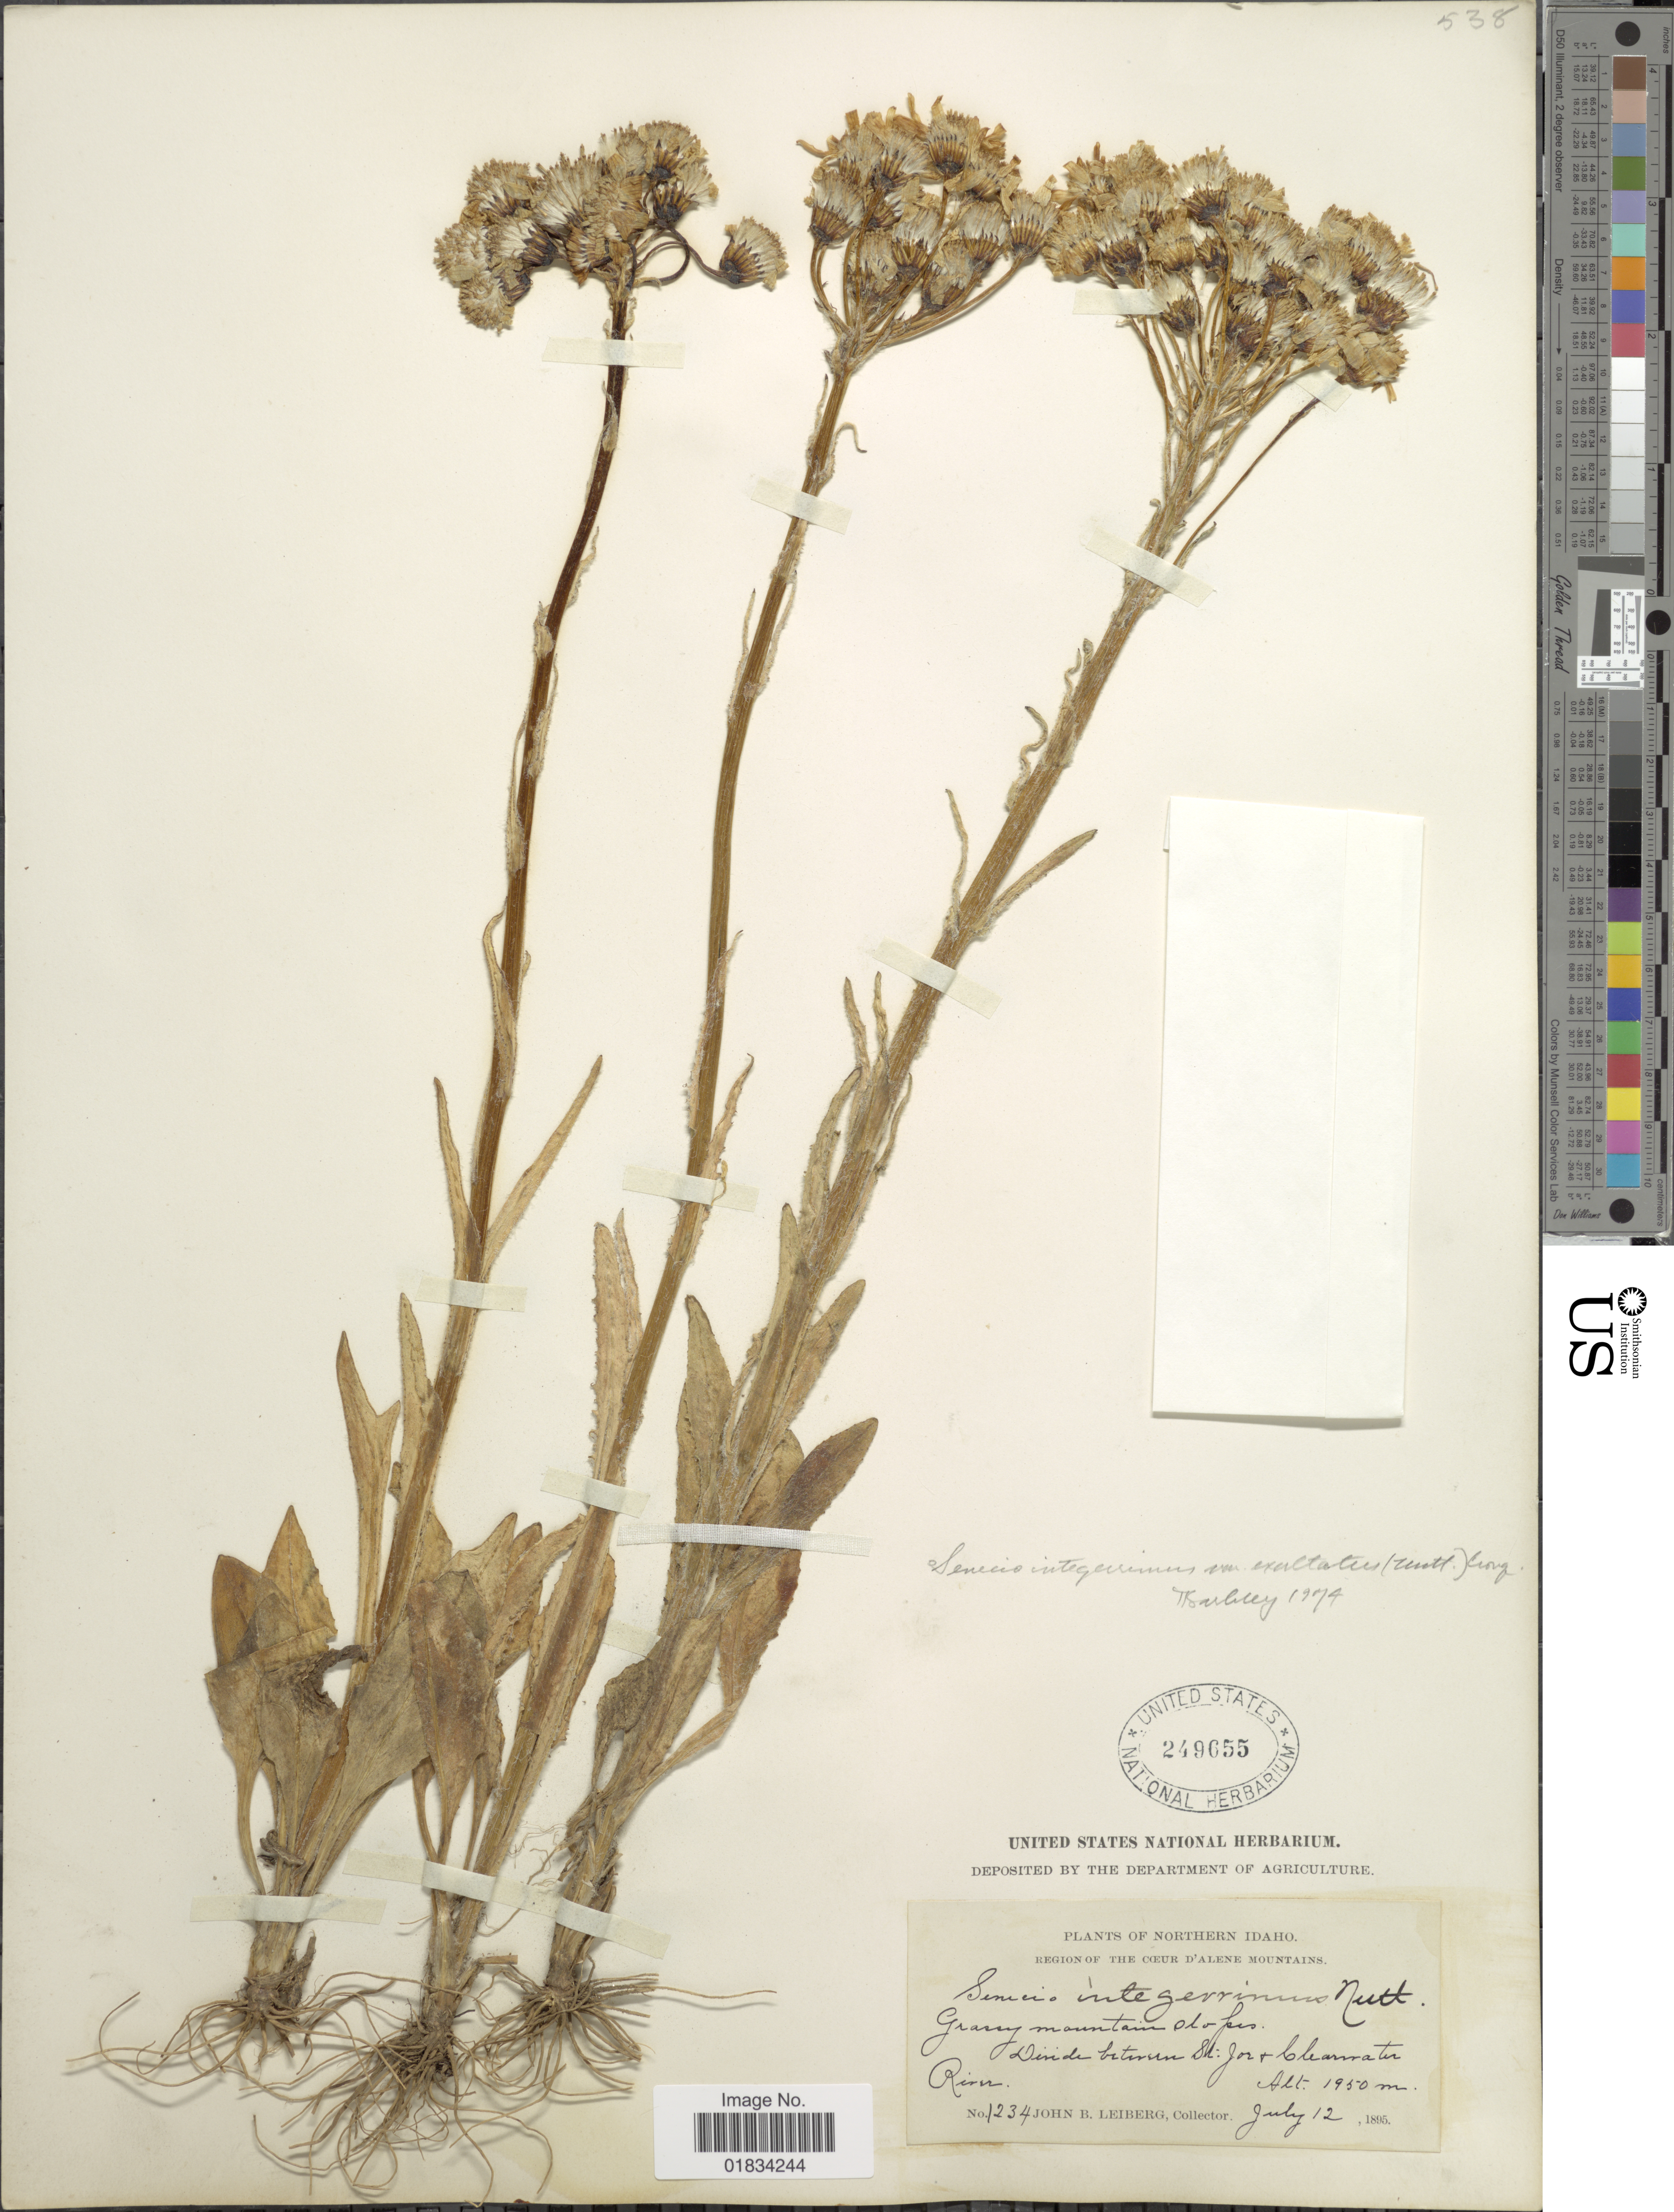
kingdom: Plantae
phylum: Tracheophyta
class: Magnoliopsida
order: Asterales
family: Asteraceae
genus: Senecio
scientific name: Senecio integerrimus var. exaltatus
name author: (Nutt.) Cronq.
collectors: J. B. Leiberg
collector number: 1234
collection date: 1895-07-12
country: United States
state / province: Idaho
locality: Northern idaho. Grassy mountains slopes, Divide between St. Joe and Clearwater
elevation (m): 1950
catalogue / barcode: US 249655